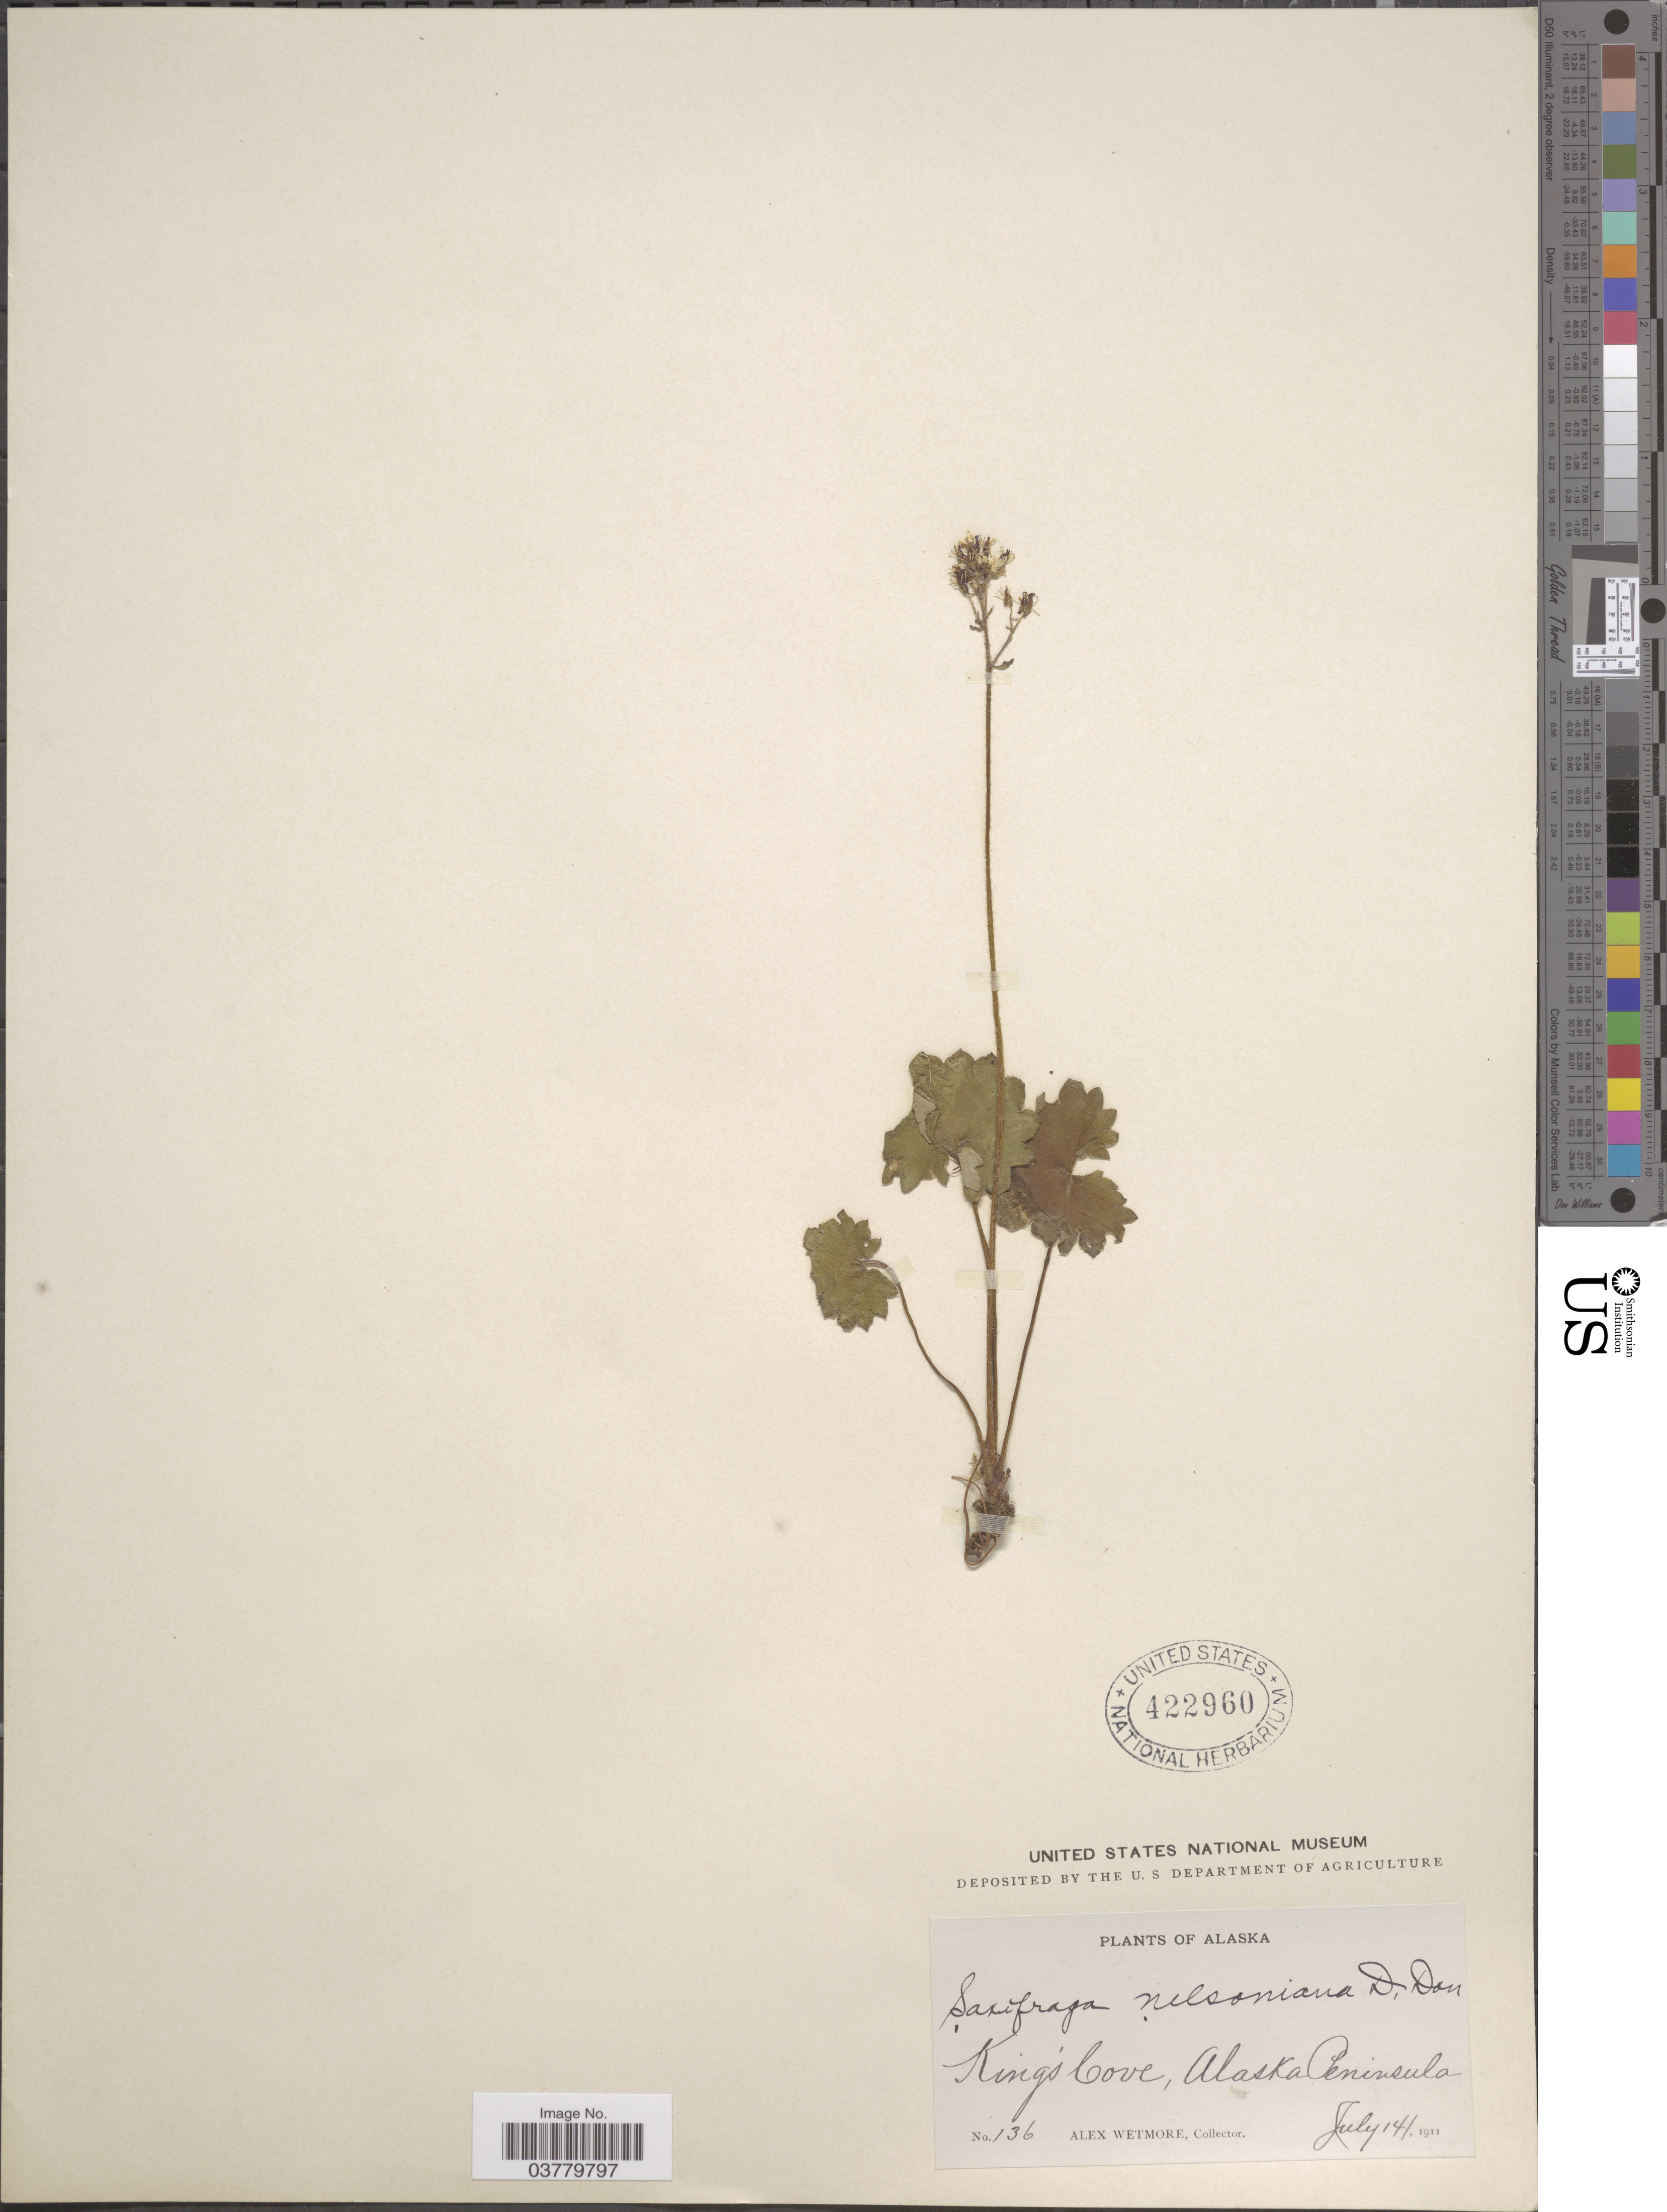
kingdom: Plantae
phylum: Tracheophyta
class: Magnoliopsida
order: Saxifragales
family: Saxifragaceae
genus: Micranthes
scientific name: Micranthes nelsoniana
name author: (D. Don) Small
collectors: A. Wetmore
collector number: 136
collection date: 1911-07-14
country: United States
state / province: Alaska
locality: King's Cove, Alaska Peninsula.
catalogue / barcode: US 422960